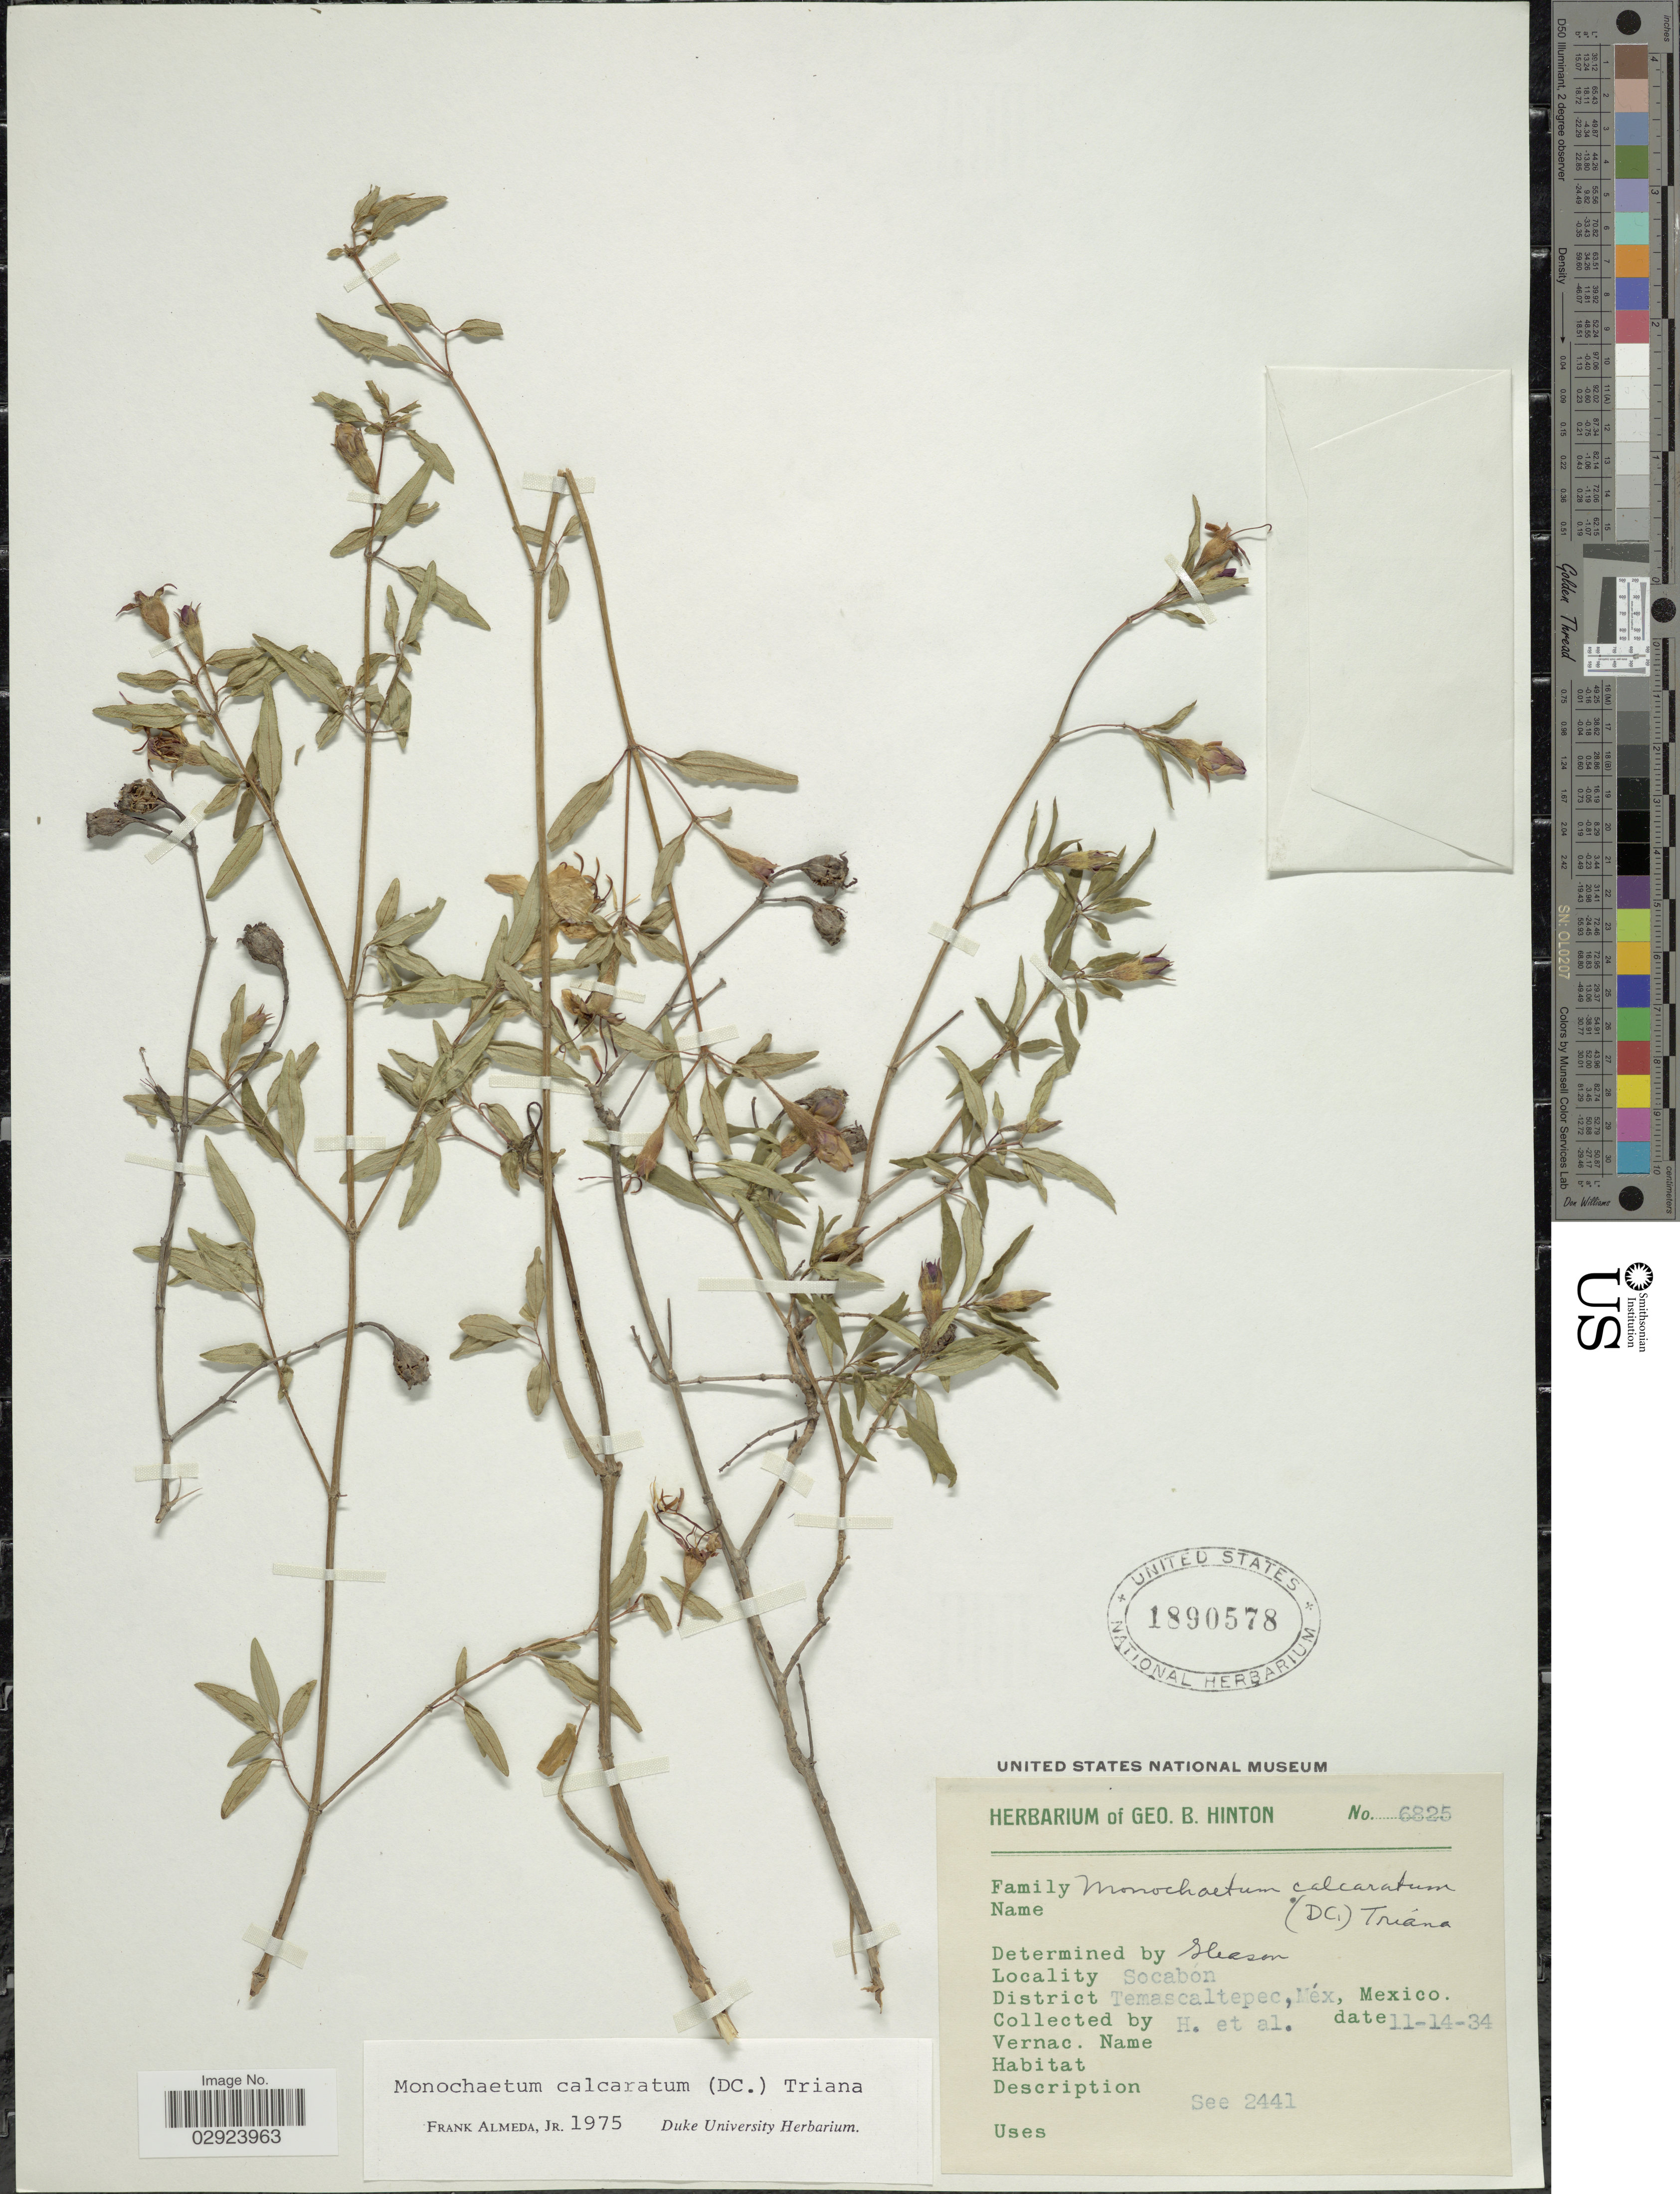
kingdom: Plantae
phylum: Tracheophyta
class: Magnoliopsida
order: Myrtales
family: Melastomataceae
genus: Monochaetum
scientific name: Monochaetum calcaratum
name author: (DC.) Triana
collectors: G. B. Hinton & et al.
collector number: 6825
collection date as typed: Transcribed d/m/y: 14/11/34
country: Mexico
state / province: México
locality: Socabón. District Temascaltepec, Méx.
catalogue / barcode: US 1890578